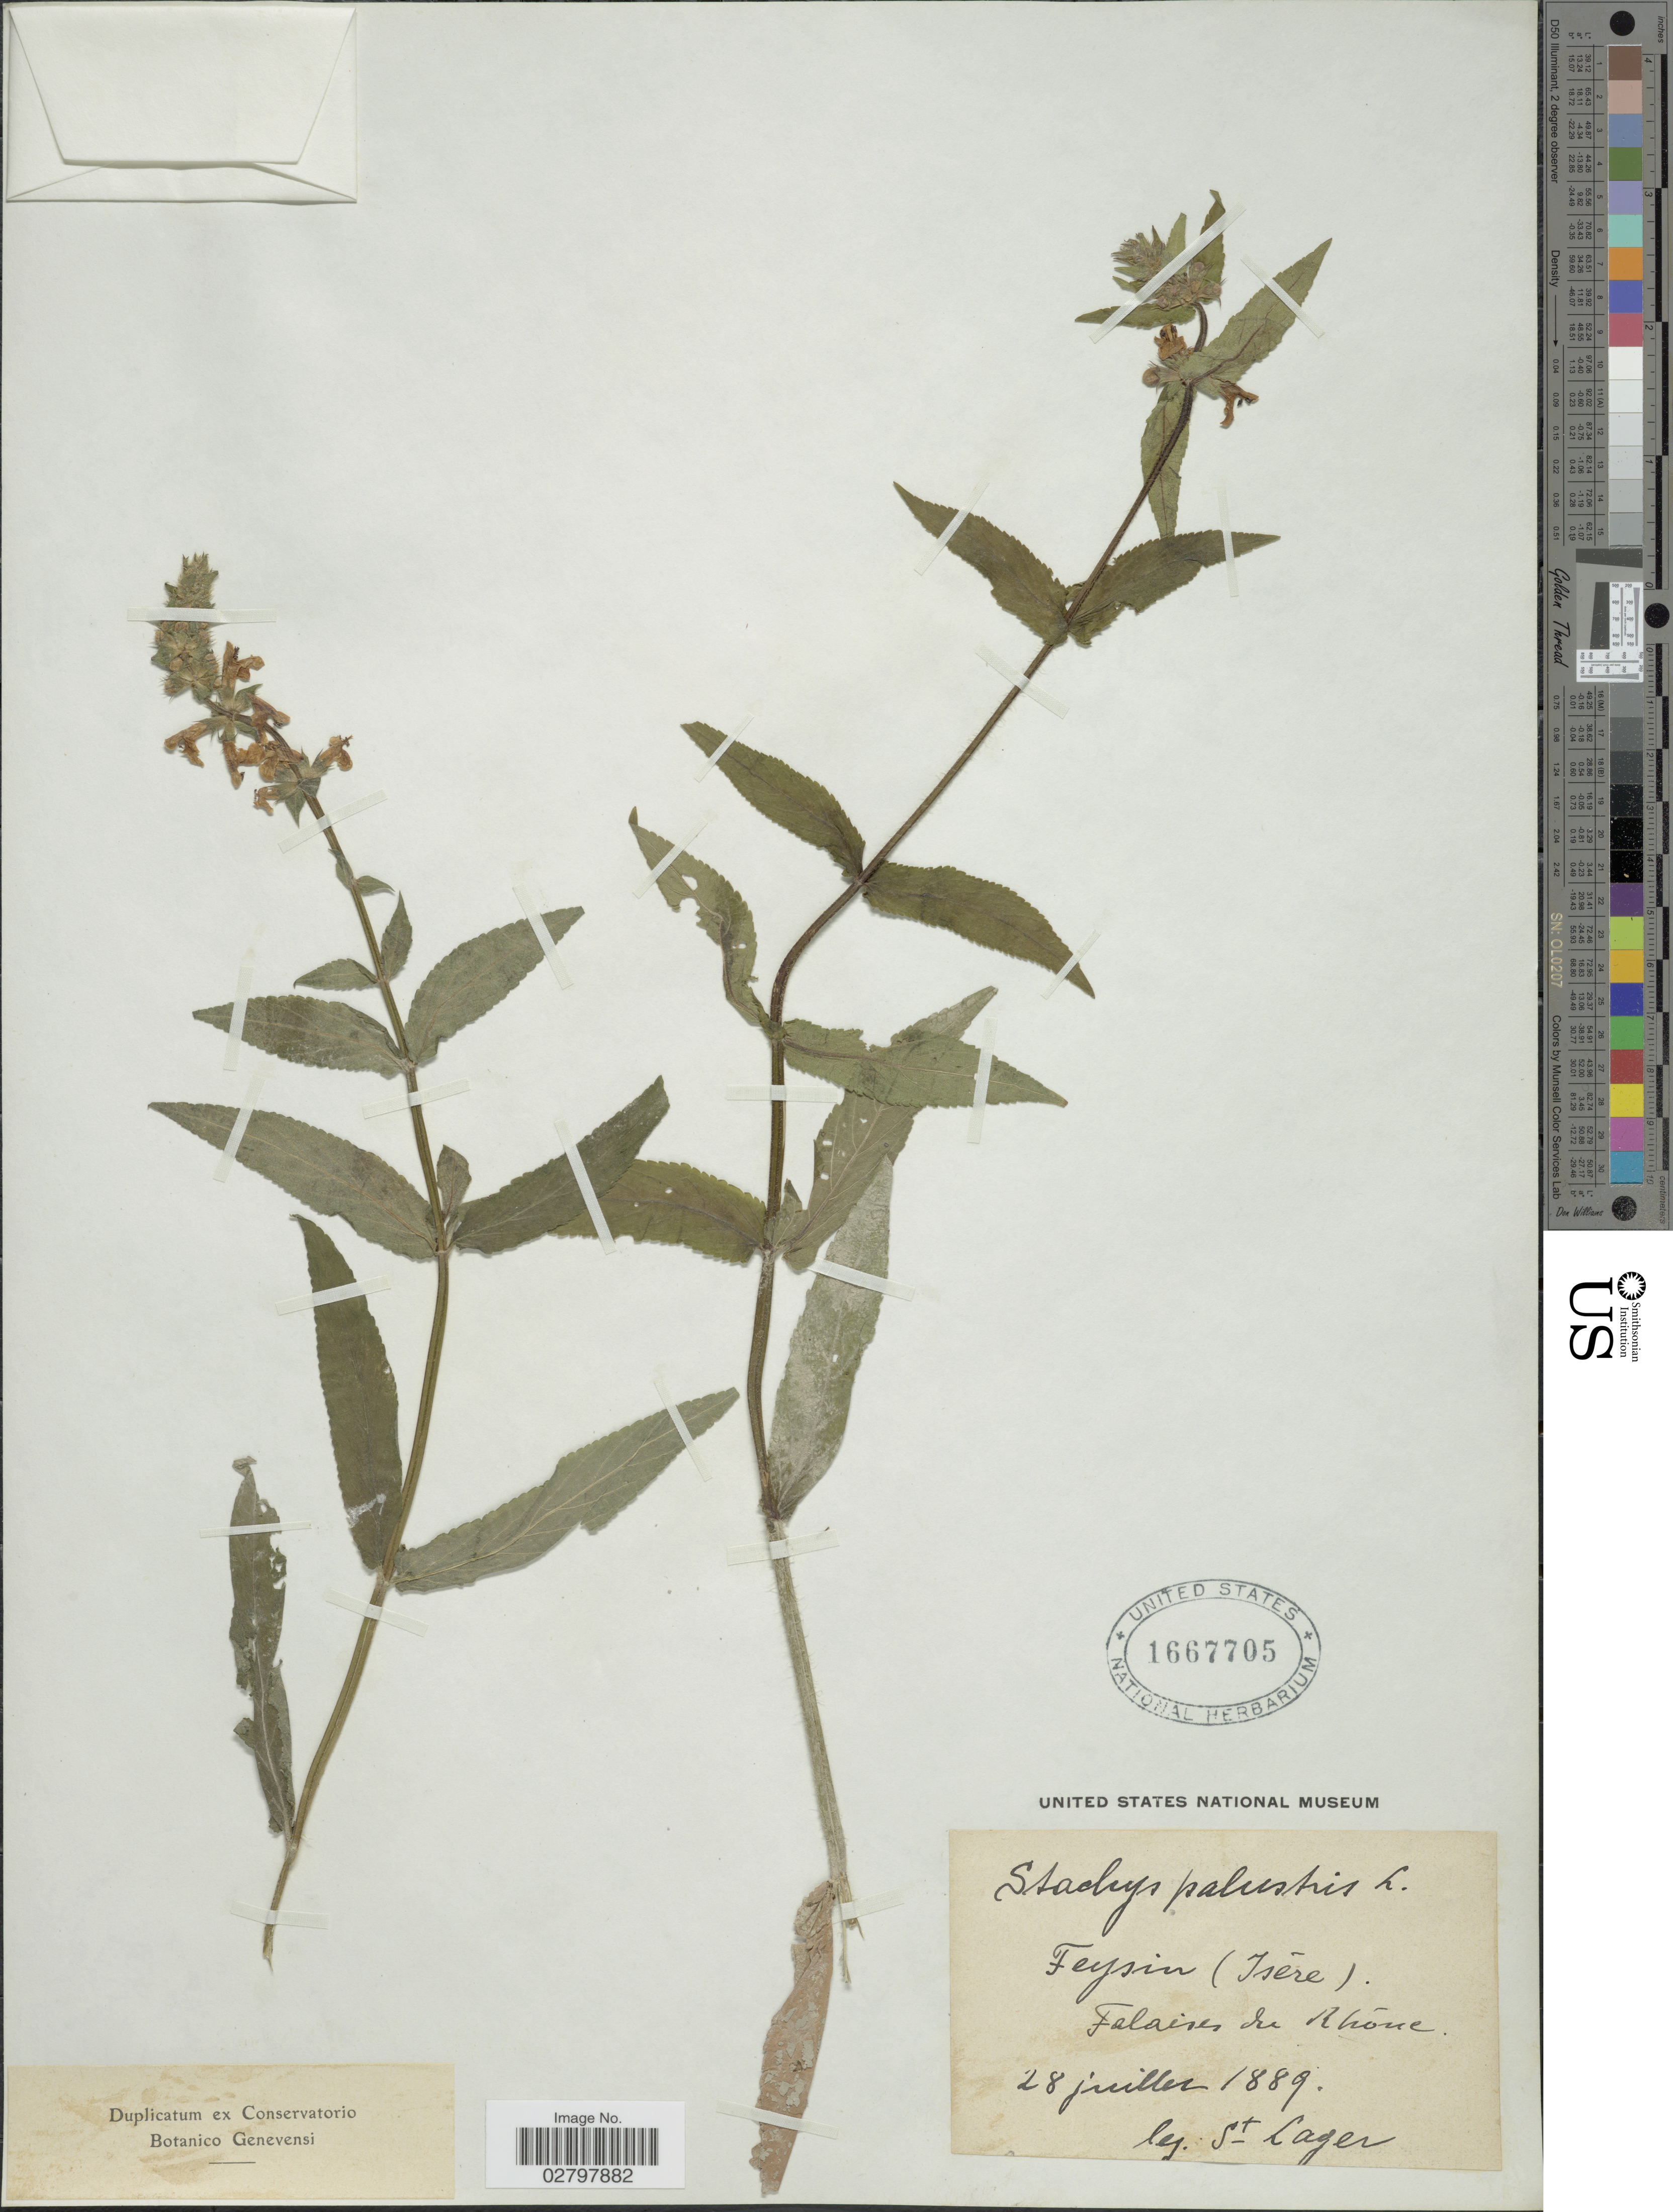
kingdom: Plantae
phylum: Tracheophyta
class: Magnoliopsida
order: Lamiales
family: Lamiaceae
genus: Stachys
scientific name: Stachys palustris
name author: L.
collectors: -. St. Lager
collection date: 1889-07-28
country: France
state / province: Auvergne-Rhône-Alpes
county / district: Isère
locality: Feysin (Isére), Falaises du Rhône.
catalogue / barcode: US 1667705